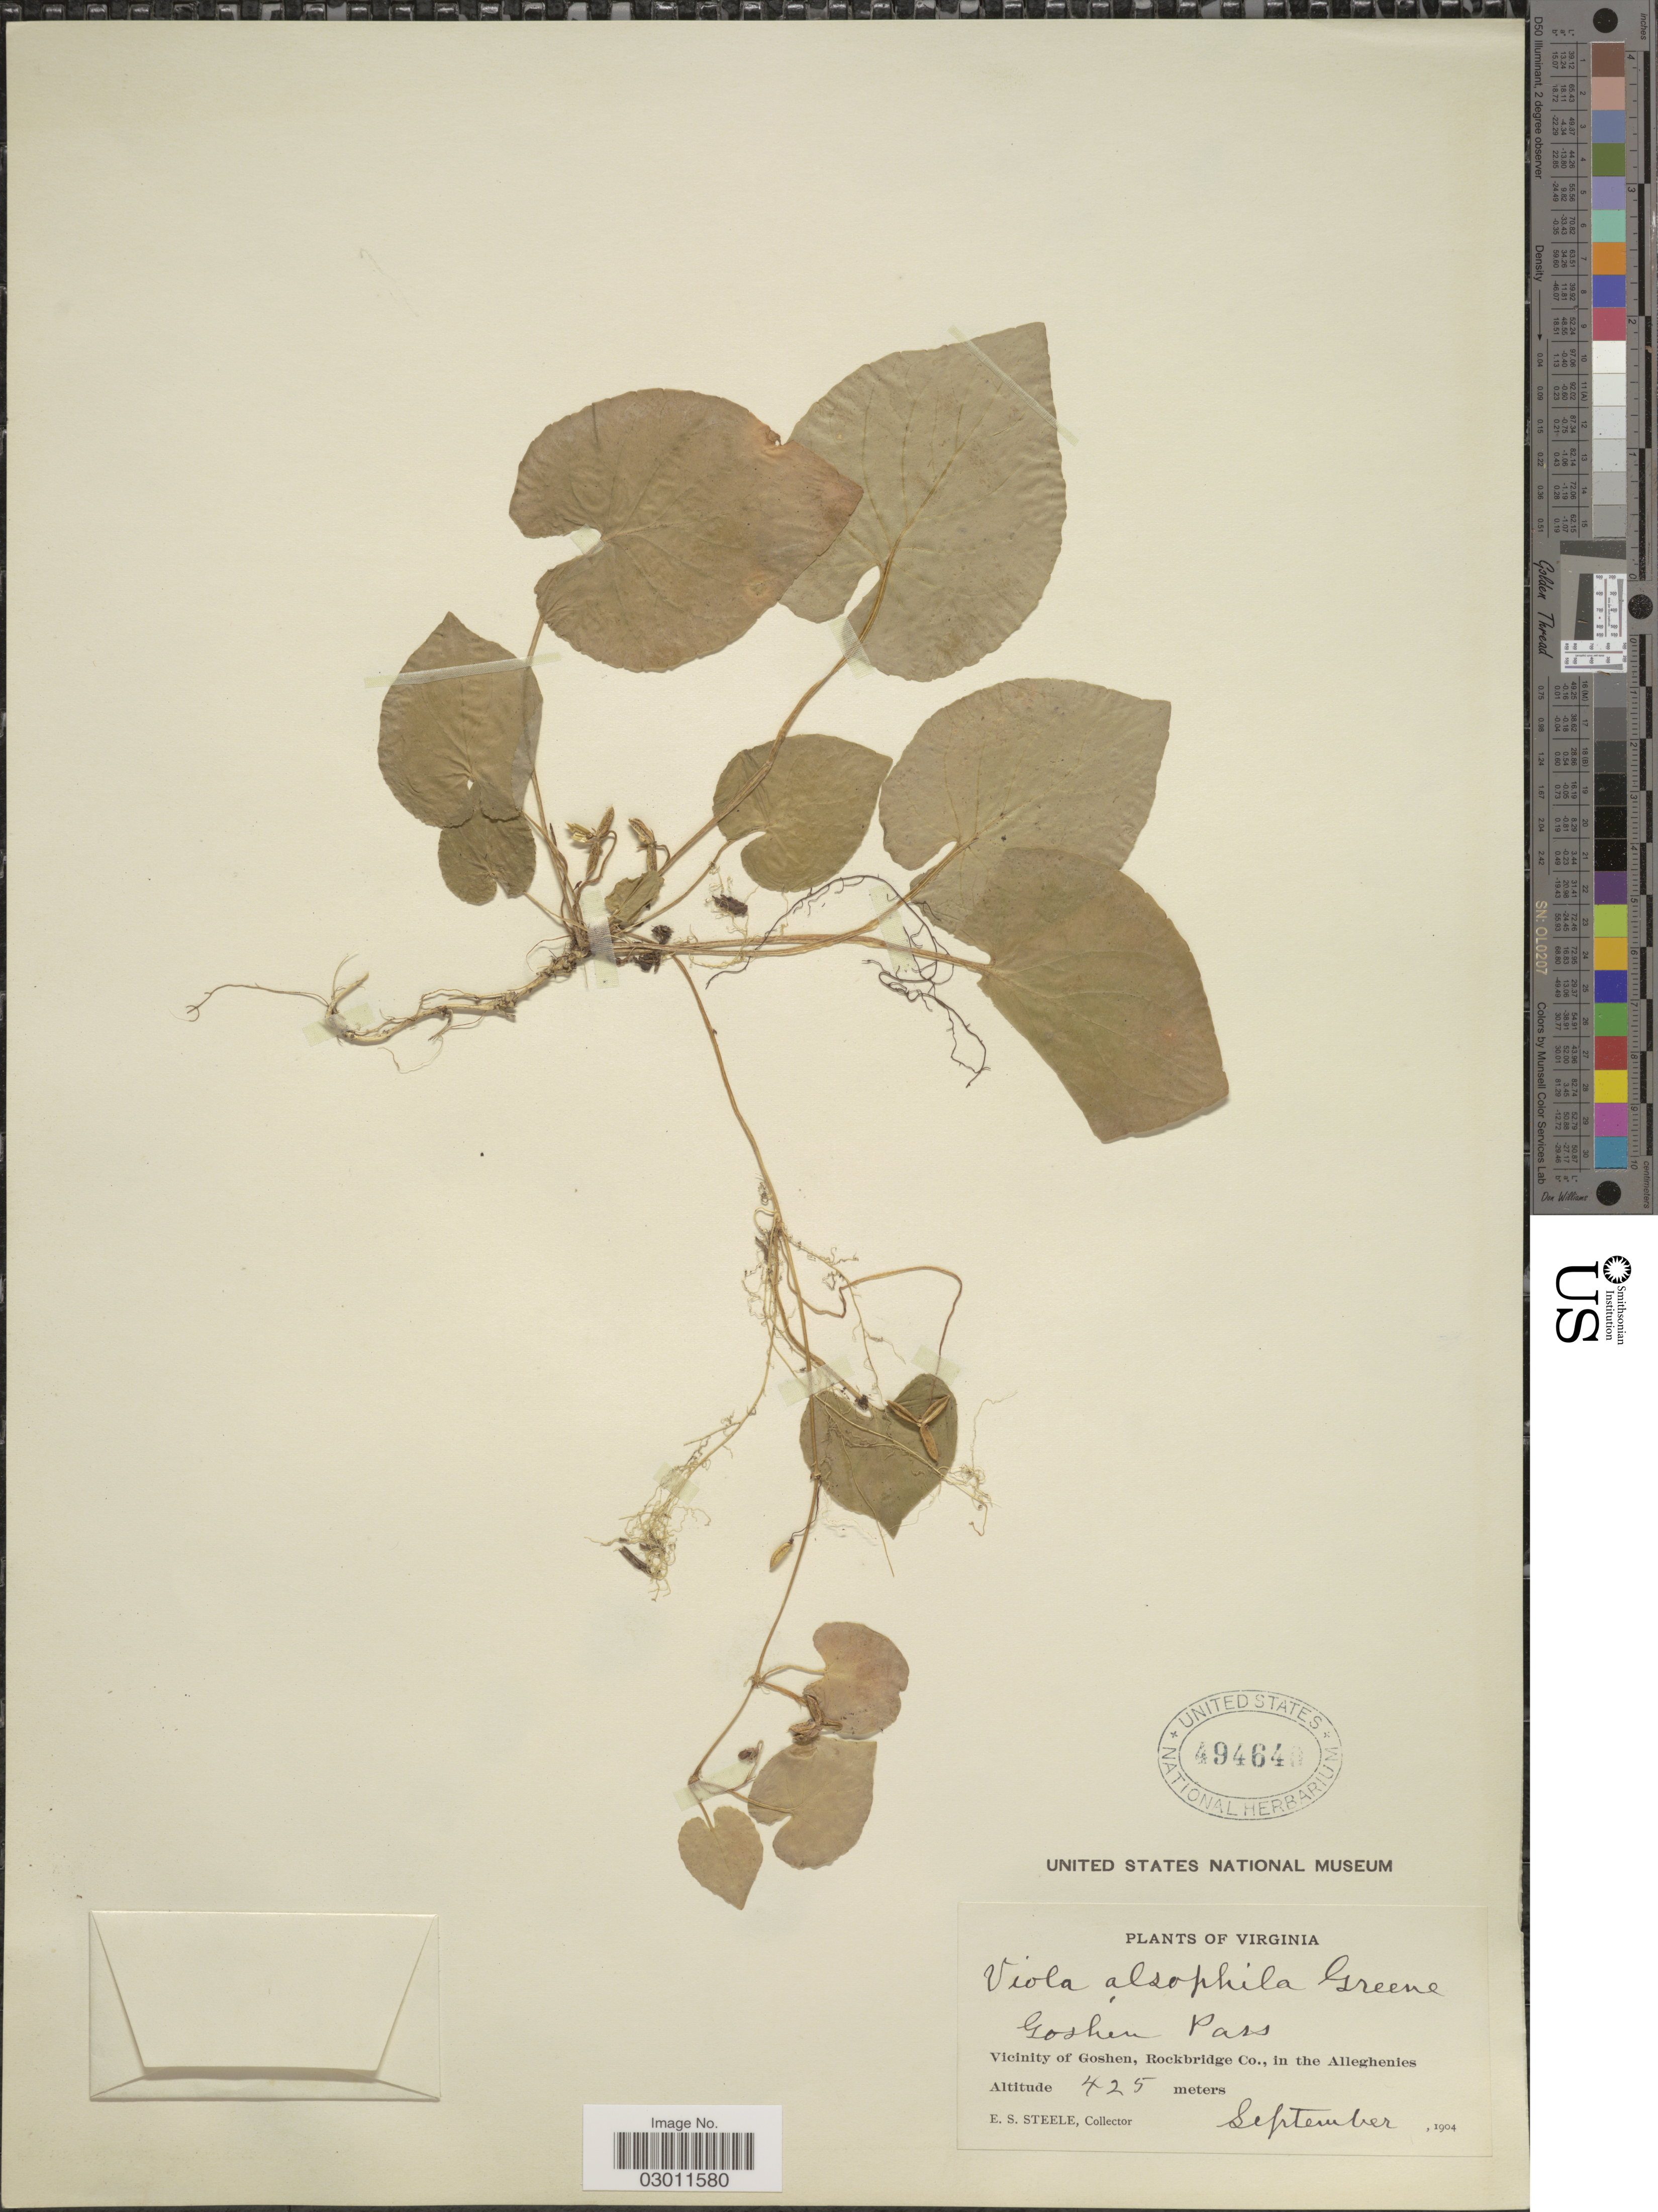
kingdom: Plantae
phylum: Tracheophyta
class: Magnoliopsida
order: Malpighiales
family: Violaceae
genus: Viola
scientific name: Viola alsophila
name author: Greene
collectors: E. Steele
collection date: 1904-09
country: United States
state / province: Virginia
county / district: Rockbridge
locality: Goshen Pass, Vicinity of Goshen, in the Alleghenies.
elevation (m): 425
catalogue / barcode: US 494640